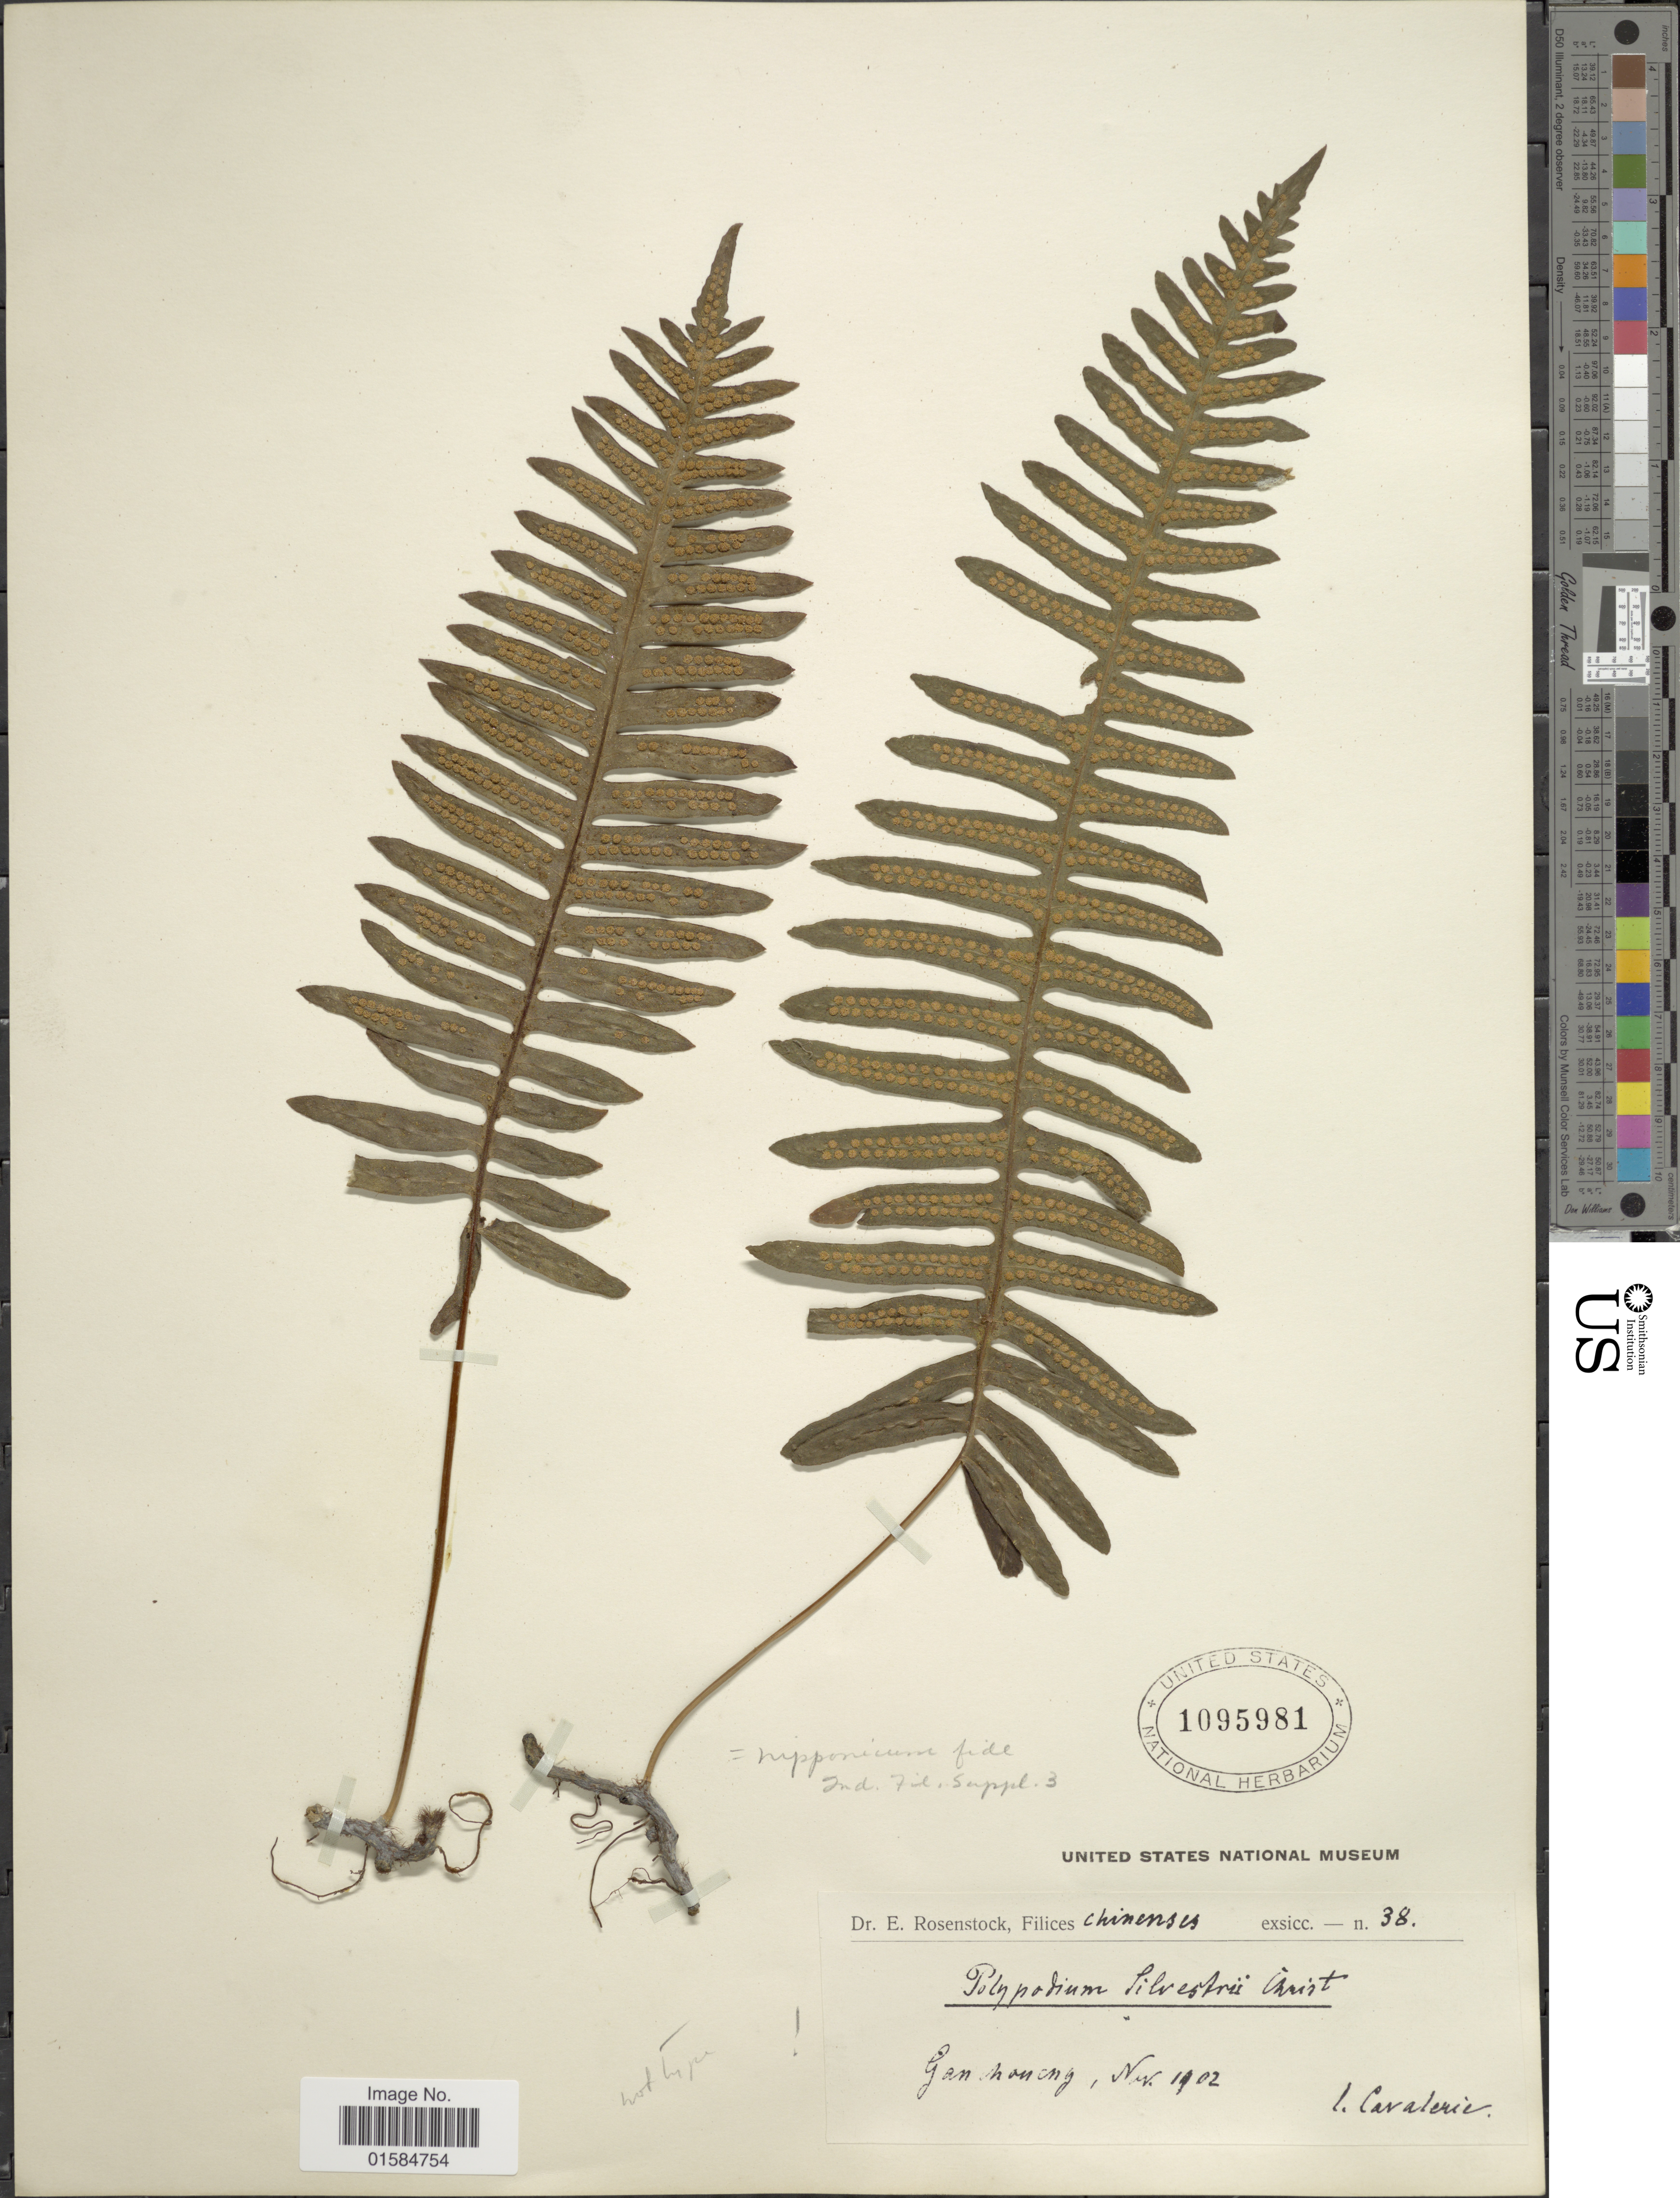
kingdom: Plantae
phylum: Tracheophyta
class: Polypodiopsida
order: Polypodiales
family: Polypodiaceae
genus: Goniophlebium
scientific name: Goniophlebium niponicum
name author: (Mett.) Bedd.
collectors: -. Cavalerie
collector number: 38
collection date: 1902-11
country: China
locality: Chinenses, Gannoneng [interpreted]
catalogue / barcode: US 1095981